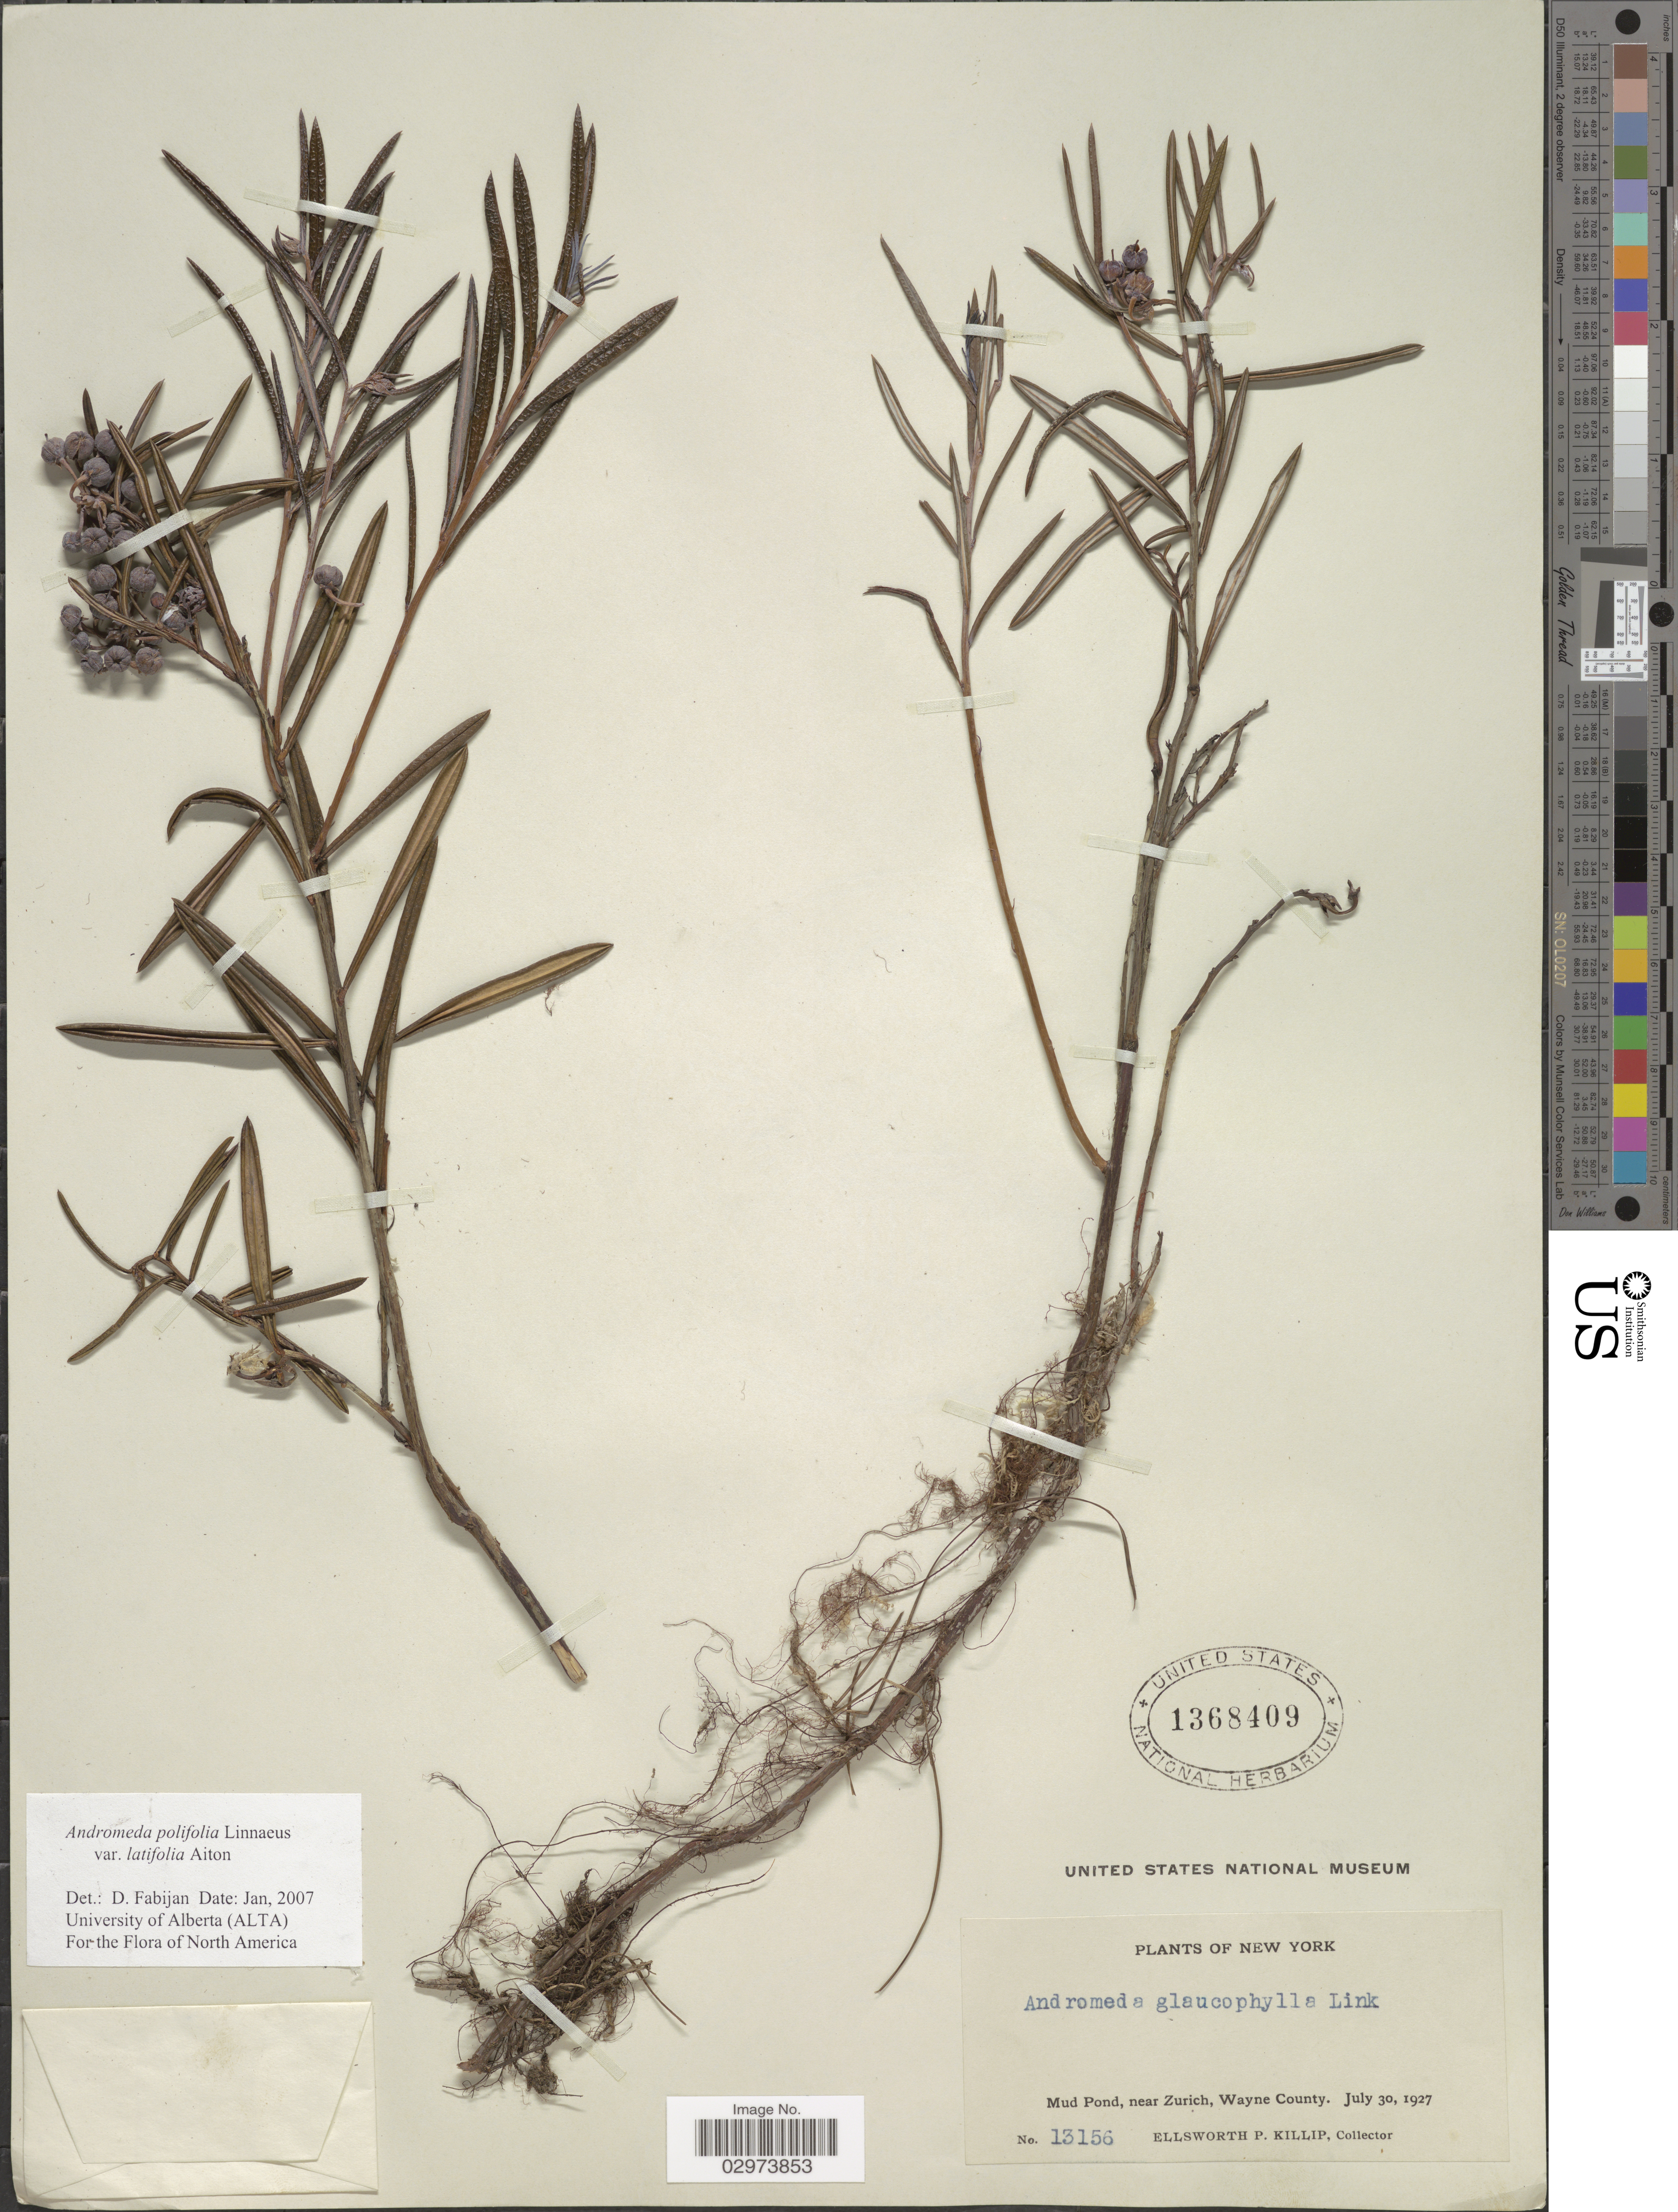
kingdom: Plantae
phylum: Tracheophyta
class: Magnoliopsida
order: Ericales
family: Ericaceae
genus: Andromeda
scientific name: Andromeda polifolia var. latifolia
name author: Aiton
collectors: E. P. Killip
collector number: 13156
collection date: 1927-07-30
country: United States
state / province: New York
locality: Mud Pond, near Zurich, Wayne County.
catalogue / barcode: US 1368409